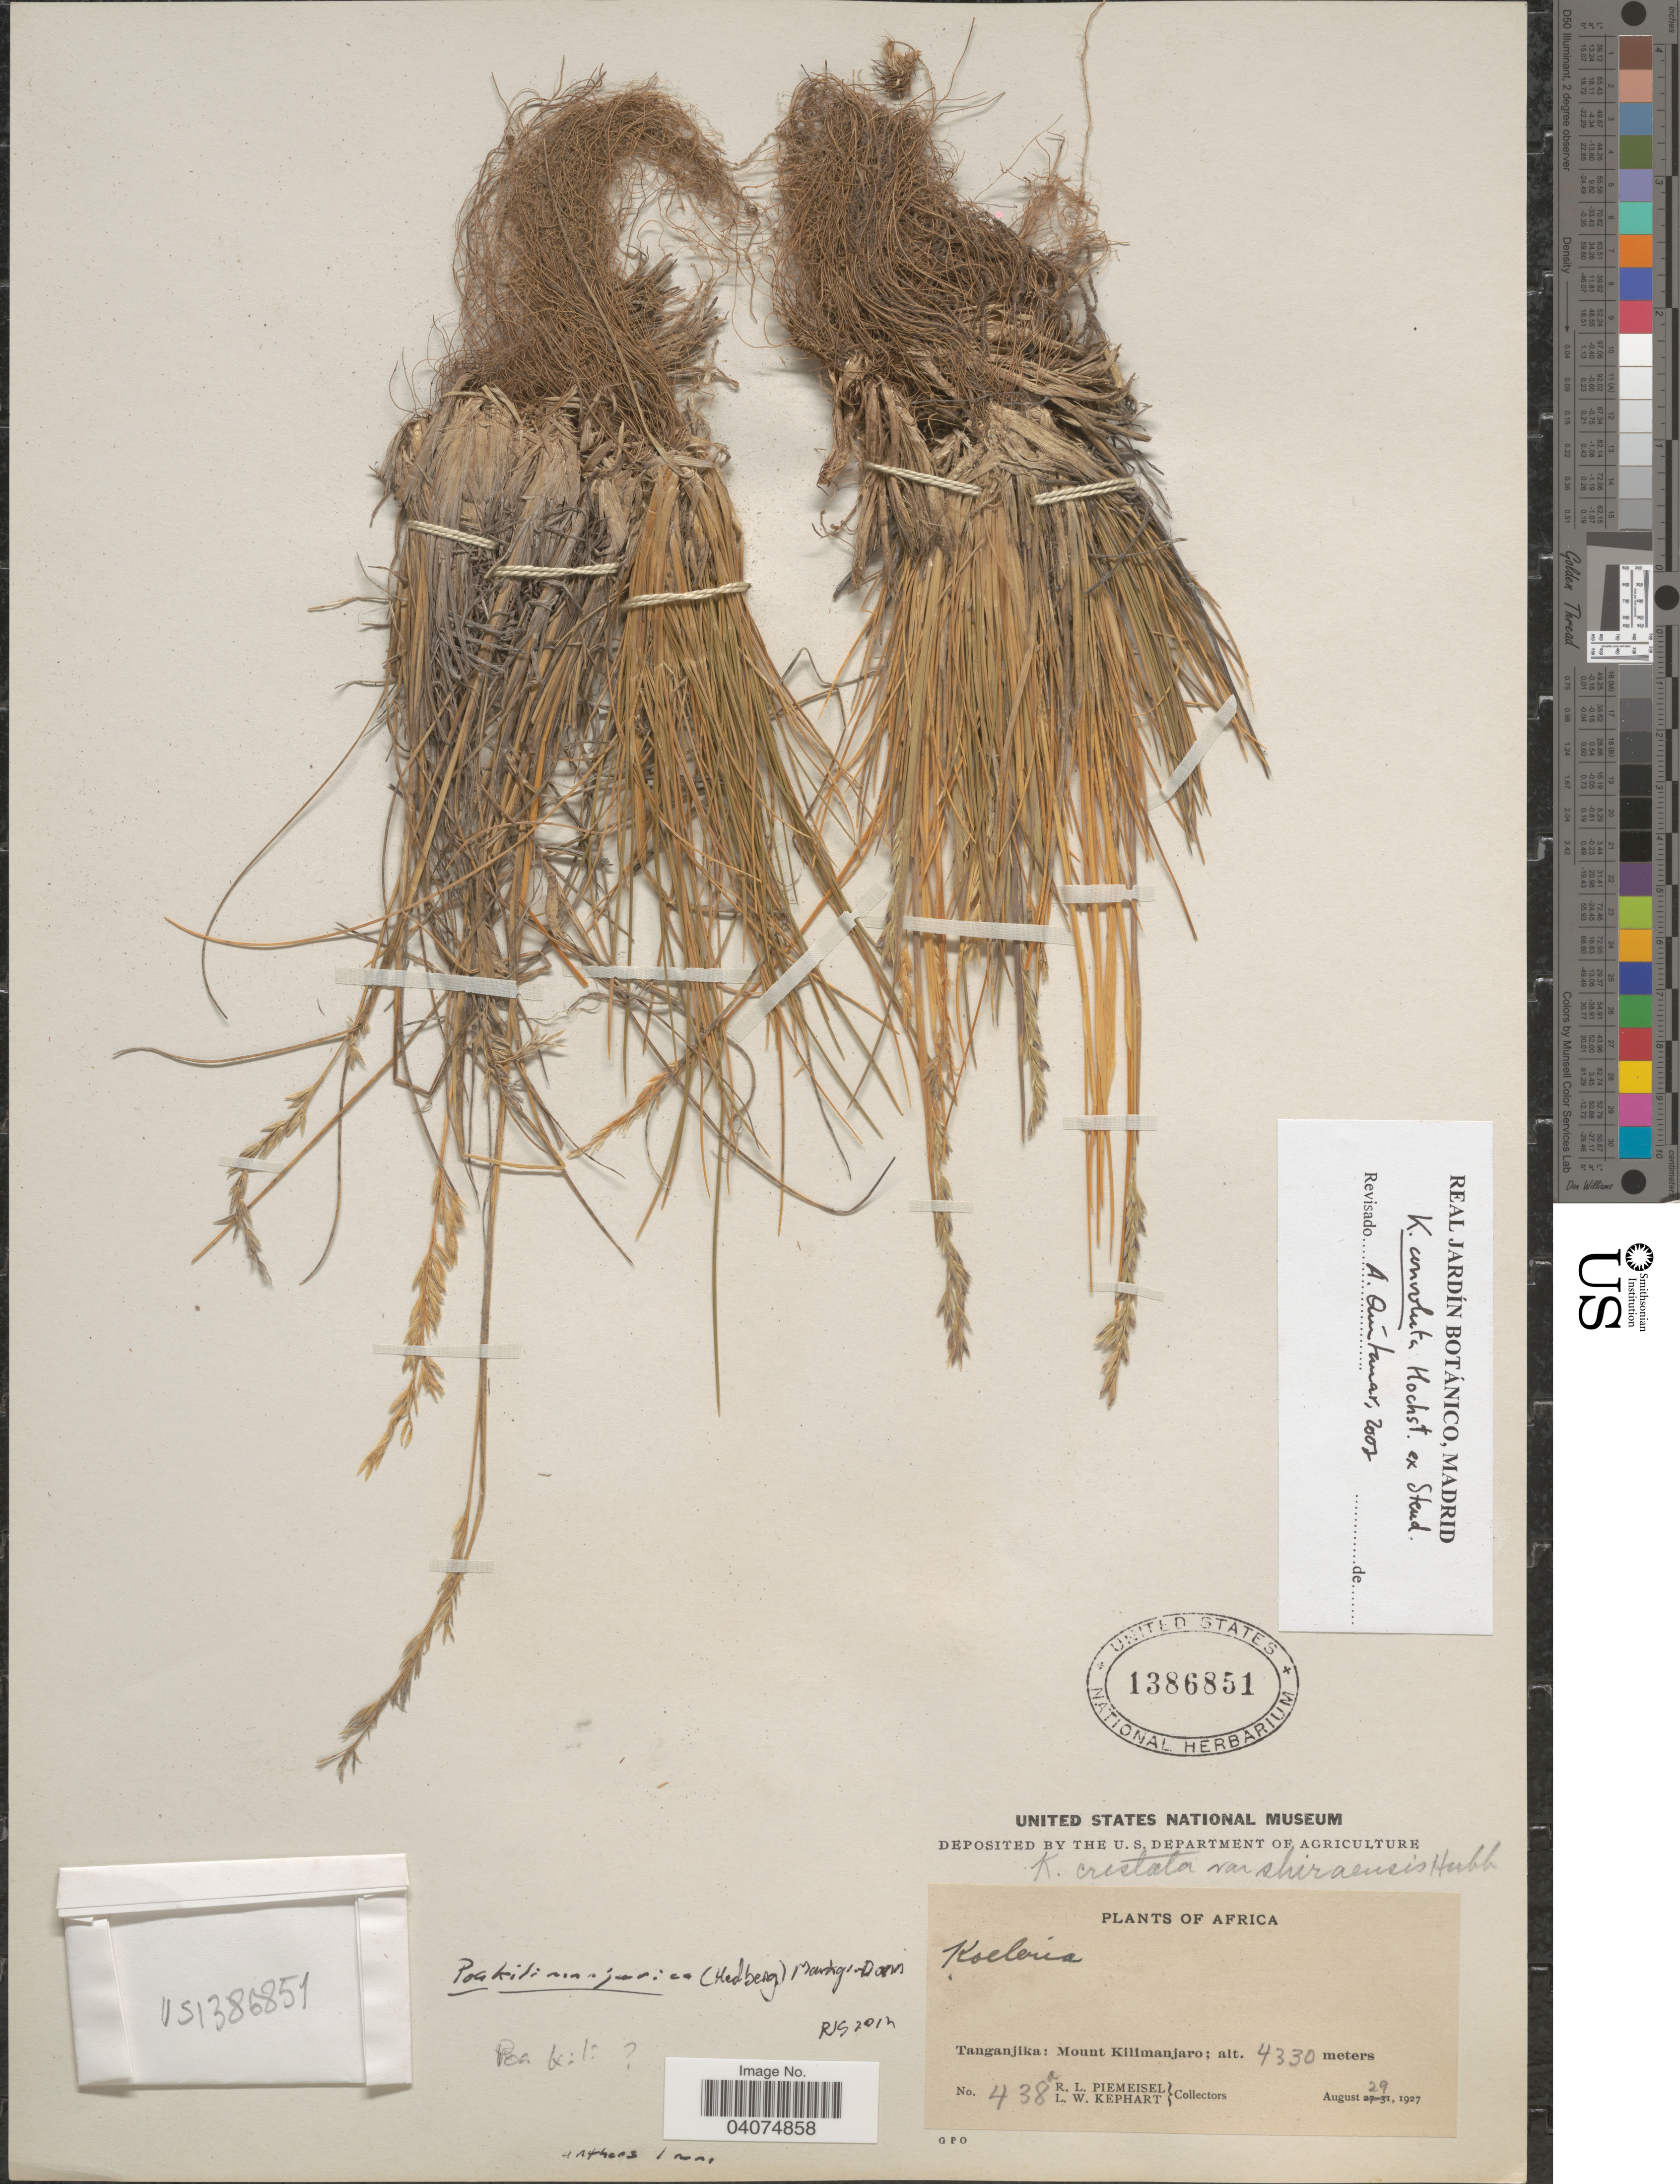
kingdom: Plantae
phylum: Tracheophyta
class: Liliopsida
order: Poales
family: Poaceae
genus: Poa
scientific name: Poa kilimanjarica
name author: (Hedberg) Markgr.-Dann.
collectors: R. L. Piemeisel & L. W. Kephart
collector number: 438a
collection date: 1927-08-29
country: Tanzania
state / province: Kilimanjaro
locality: Tanganjika: Mount Kilimanjaro.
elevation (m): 4330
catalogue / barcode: US 1386851